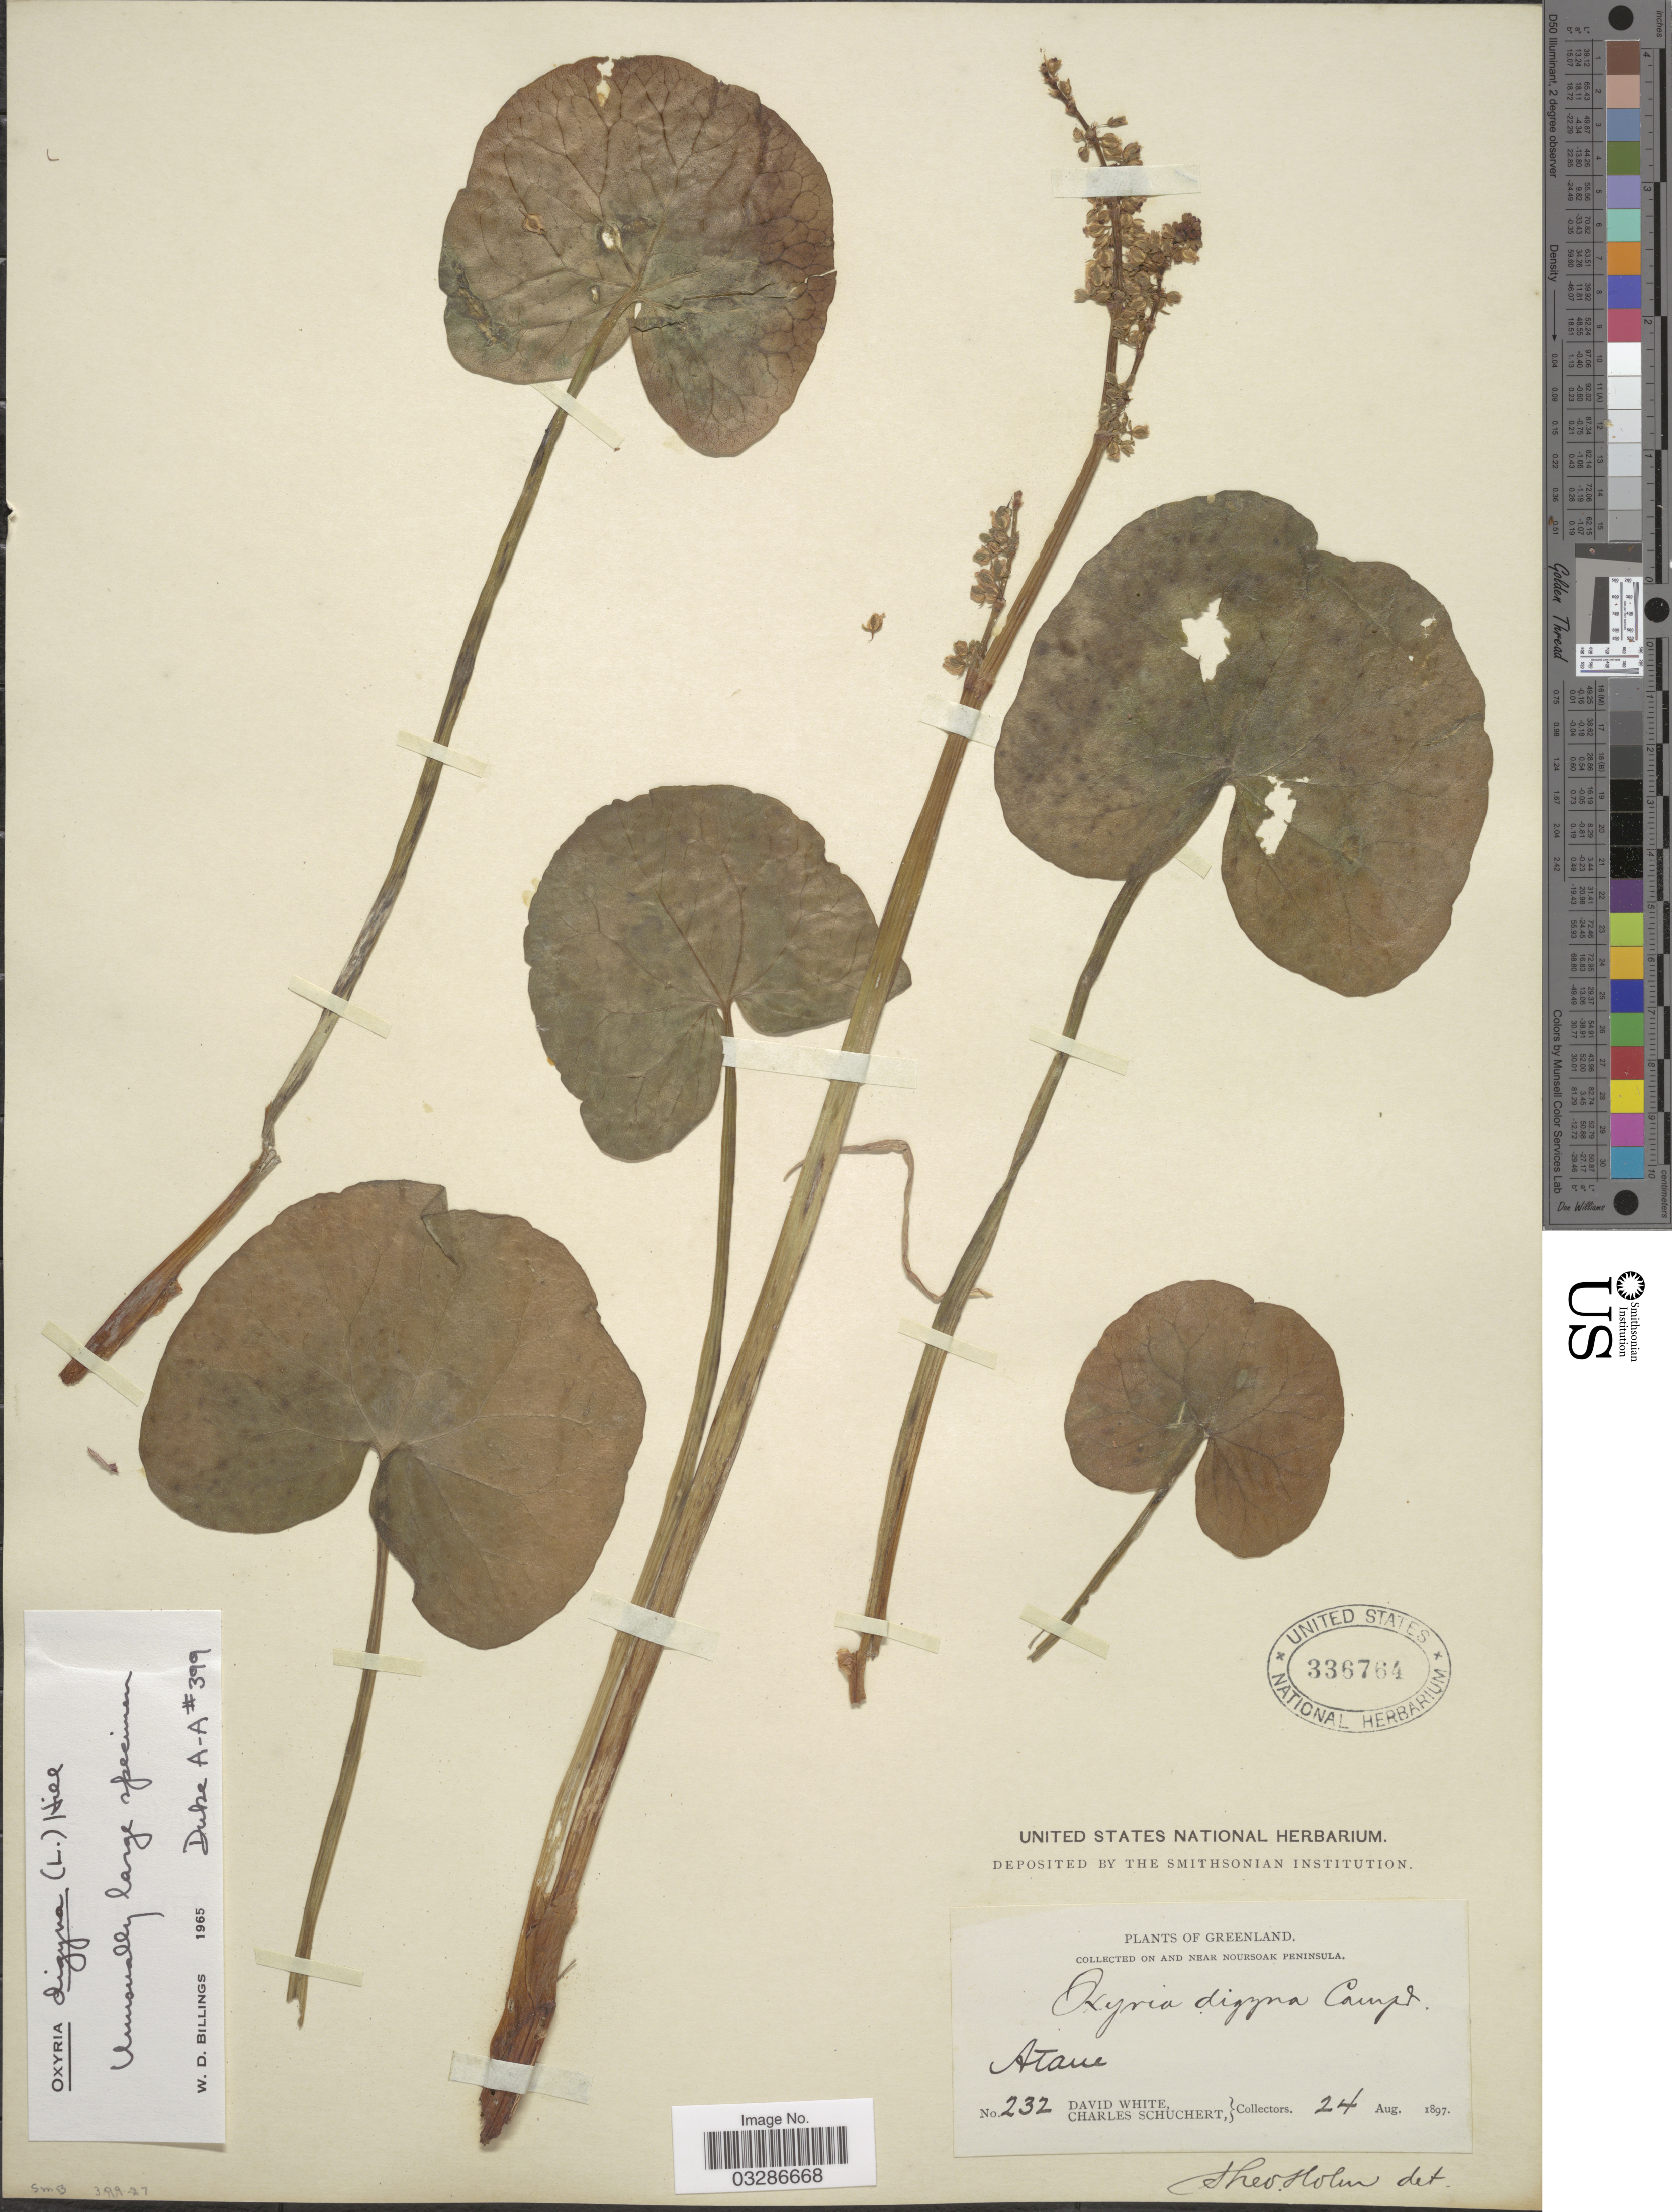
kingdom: Plantae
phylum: Tracheophyta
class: Magnoliopsida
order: Caryophyllales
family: Polygonaceae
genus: Oxyria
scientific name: Oxyria digyna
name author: (L.) Hill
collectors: D. White & C. Schuchert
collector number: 232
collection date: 1897-08-24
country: Greenland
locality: On and near Noursoak Peninsula, Atane [interpreted].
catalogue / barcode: US 336764